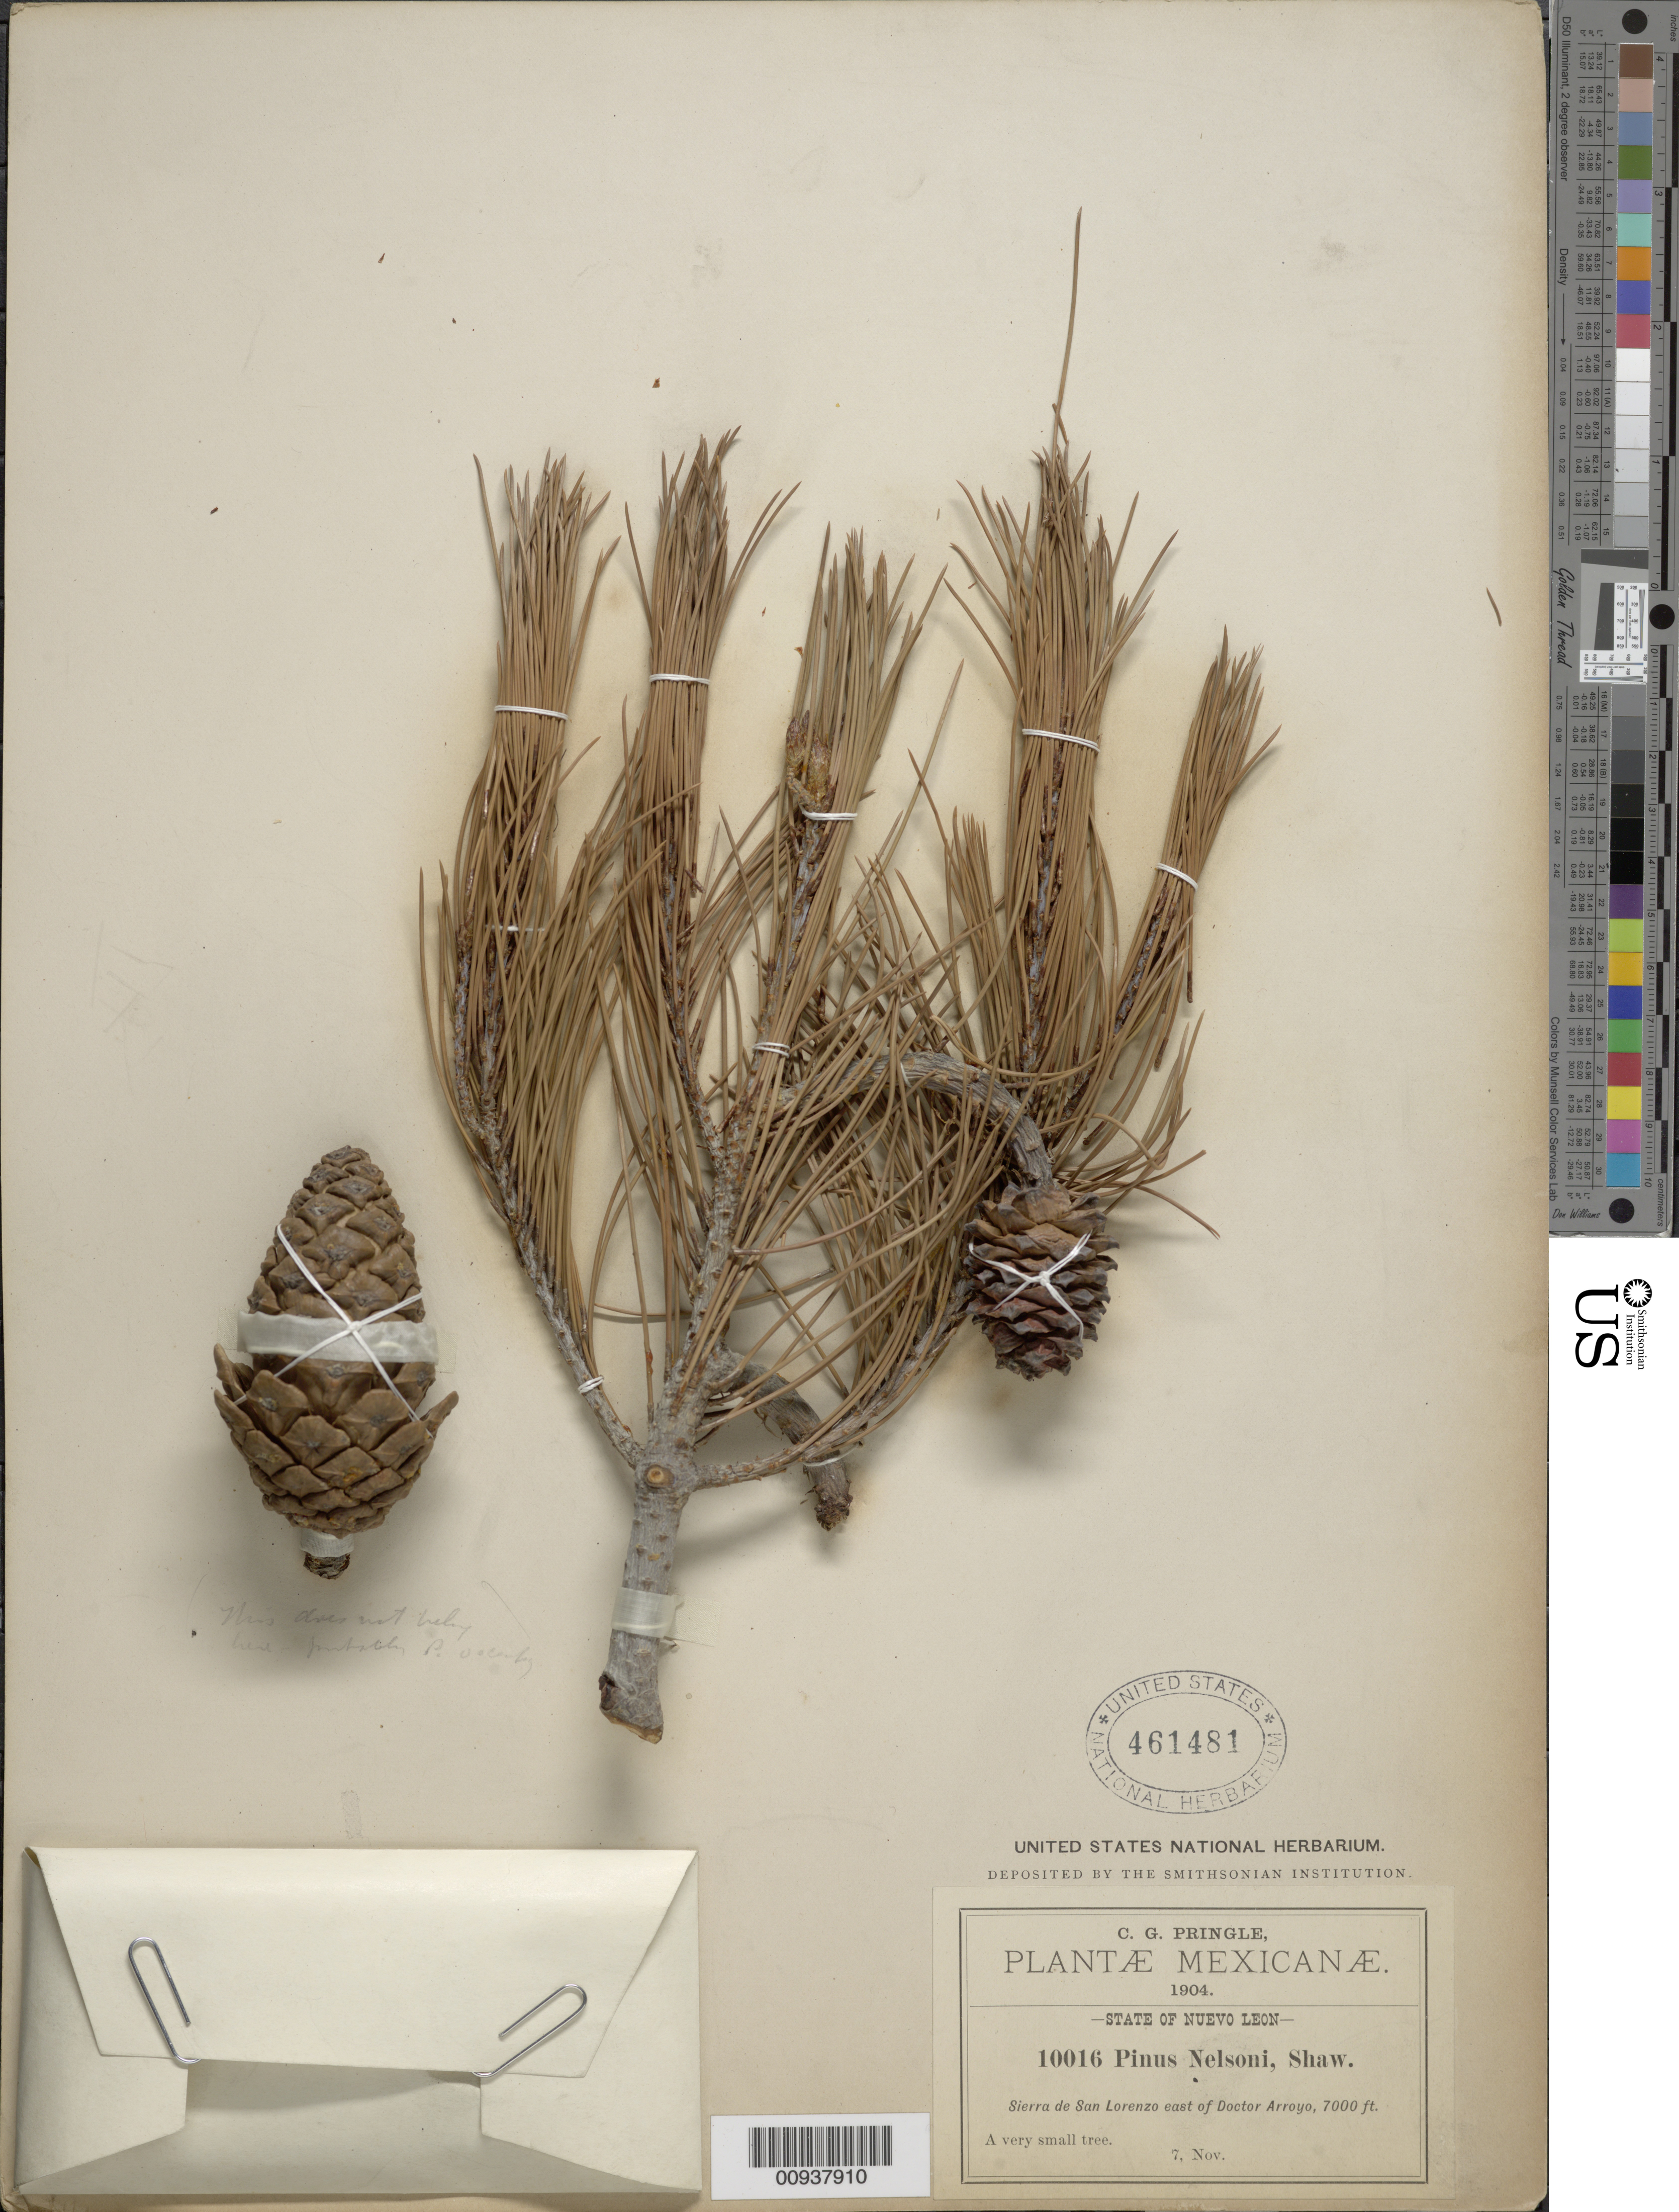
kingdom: Plantae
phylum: Tracheophyta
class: Pinopsida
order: Pinales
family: Pinaceae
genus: Pinus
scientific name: Pinus nelsonii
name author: Shaw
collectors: C. G. Pringle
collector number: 10016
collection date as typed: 07 Nov 1904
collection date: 1904-11-07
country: Mexico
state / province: Nuevo León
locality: Sierra de San Lorenzo east of Doctor Arroyo.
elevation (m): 2134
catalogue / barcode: US 461481